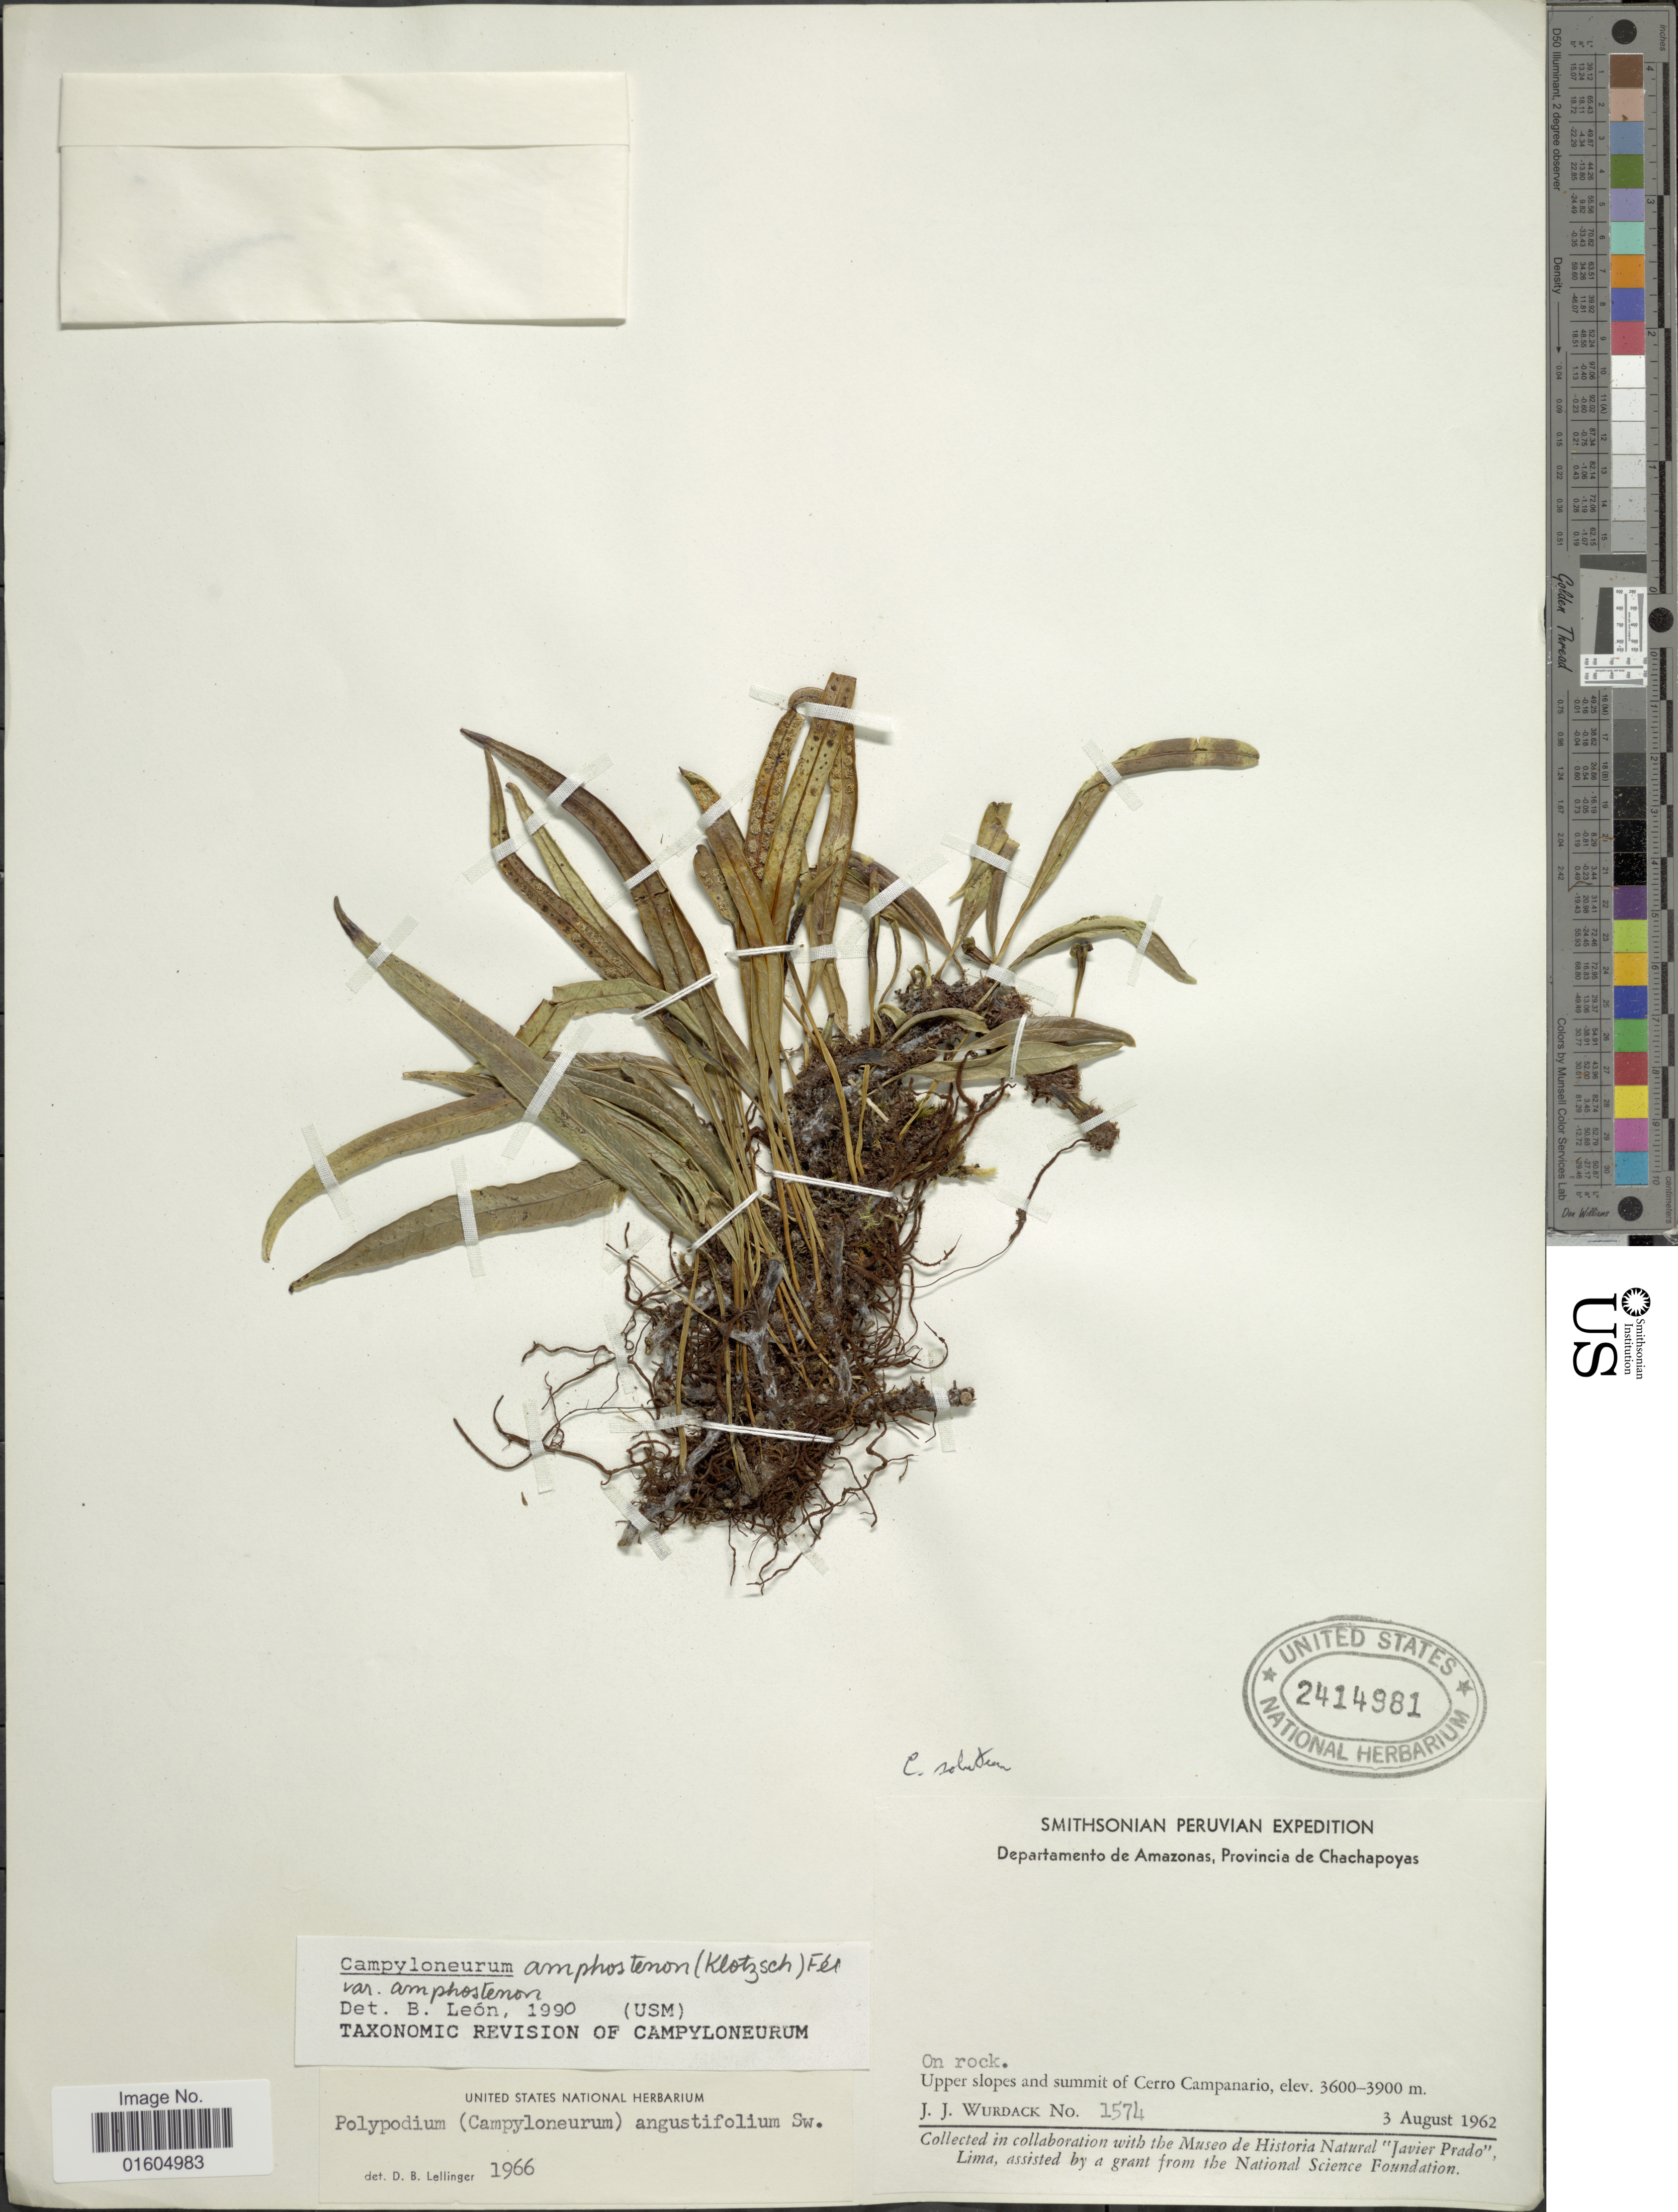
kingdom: Plantae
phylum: Tracheophyta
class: Polypodiopsida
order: Polypodiales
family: Polypodiaceae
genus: Campyloneurum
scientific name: Campyloneurum solutum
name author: (Klotzsch) Fée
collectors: J. J. Wurdack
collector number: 1574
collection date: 1962-08-03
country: Peru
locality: Peru, Departamento de Amazonas, Provincia de Chachapoyas. On rocks. Upper slope and summit of Cerro Campanario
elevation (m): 3600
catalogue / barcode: US 2414981